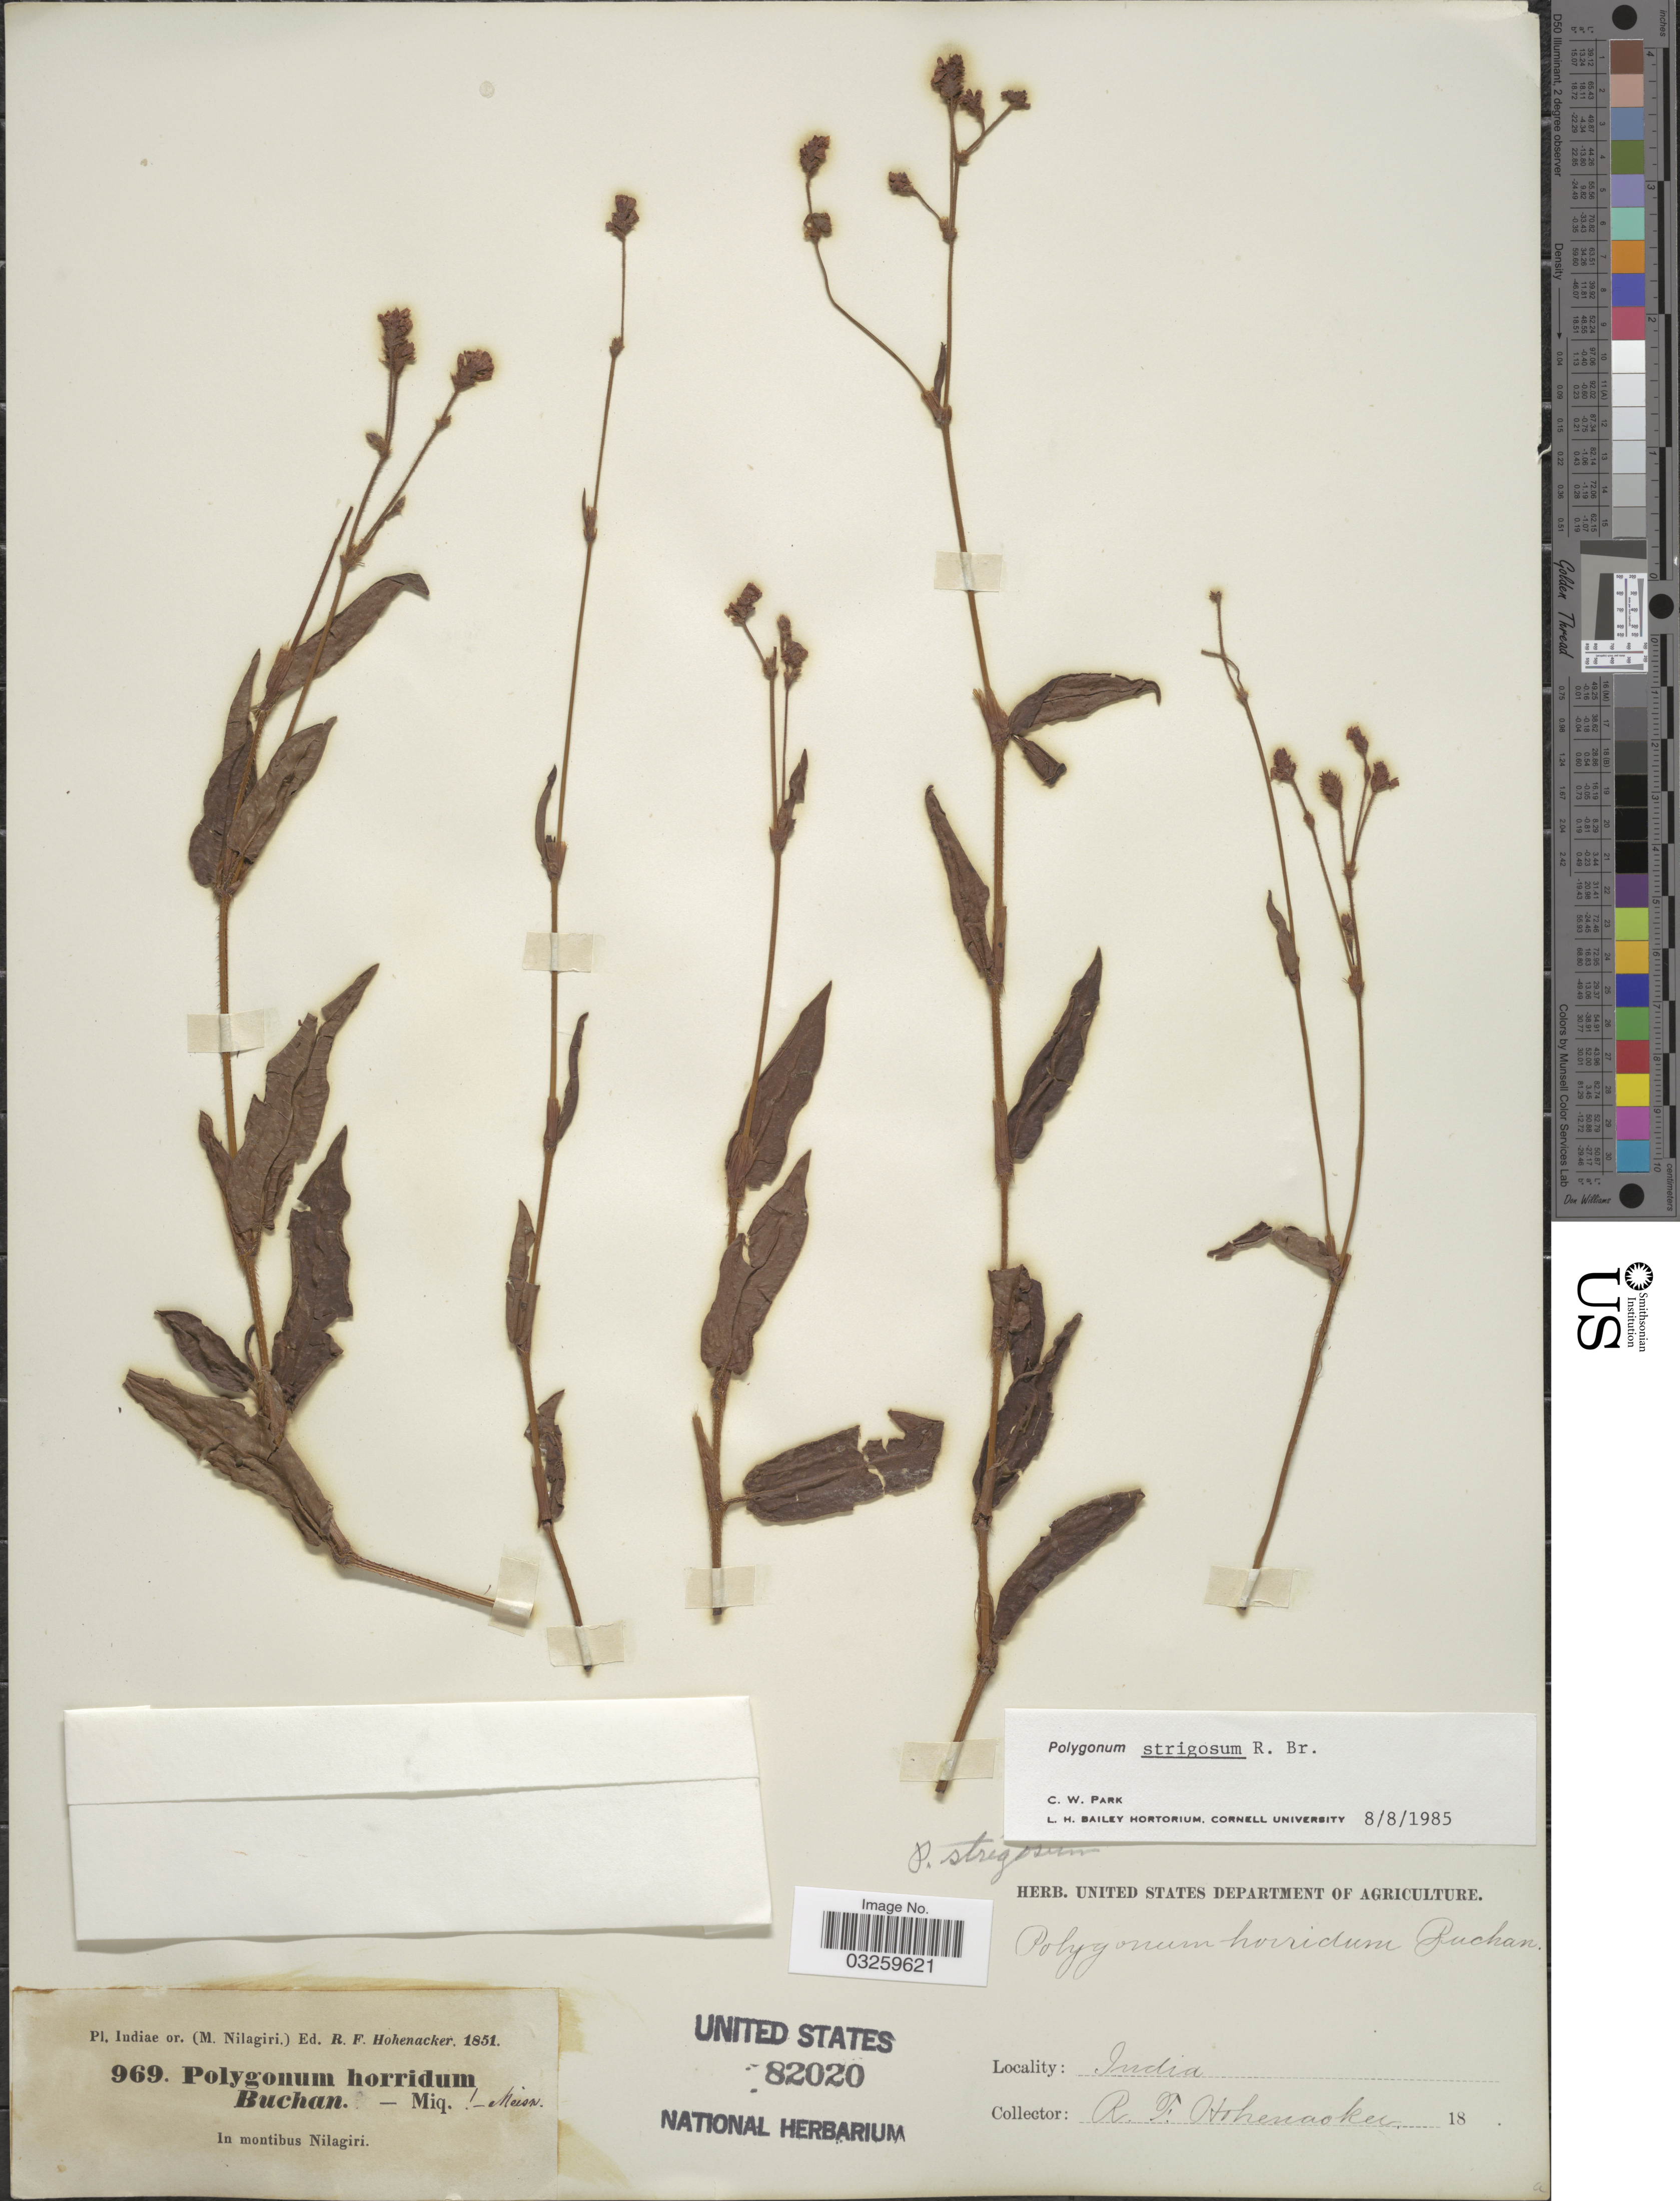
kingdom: Plantae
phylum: Tracheophyta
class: Magnoliopsida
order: Caryophyllales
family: Polygonaceae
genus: Polygonum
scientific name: Polygonum strigosum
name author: R. Br.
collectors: R. F. Hohenacker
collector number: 969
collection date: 1851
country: India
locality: Indiae or. (M. Nilagiri), In montibus Nilagiri.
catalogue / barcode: US 82020